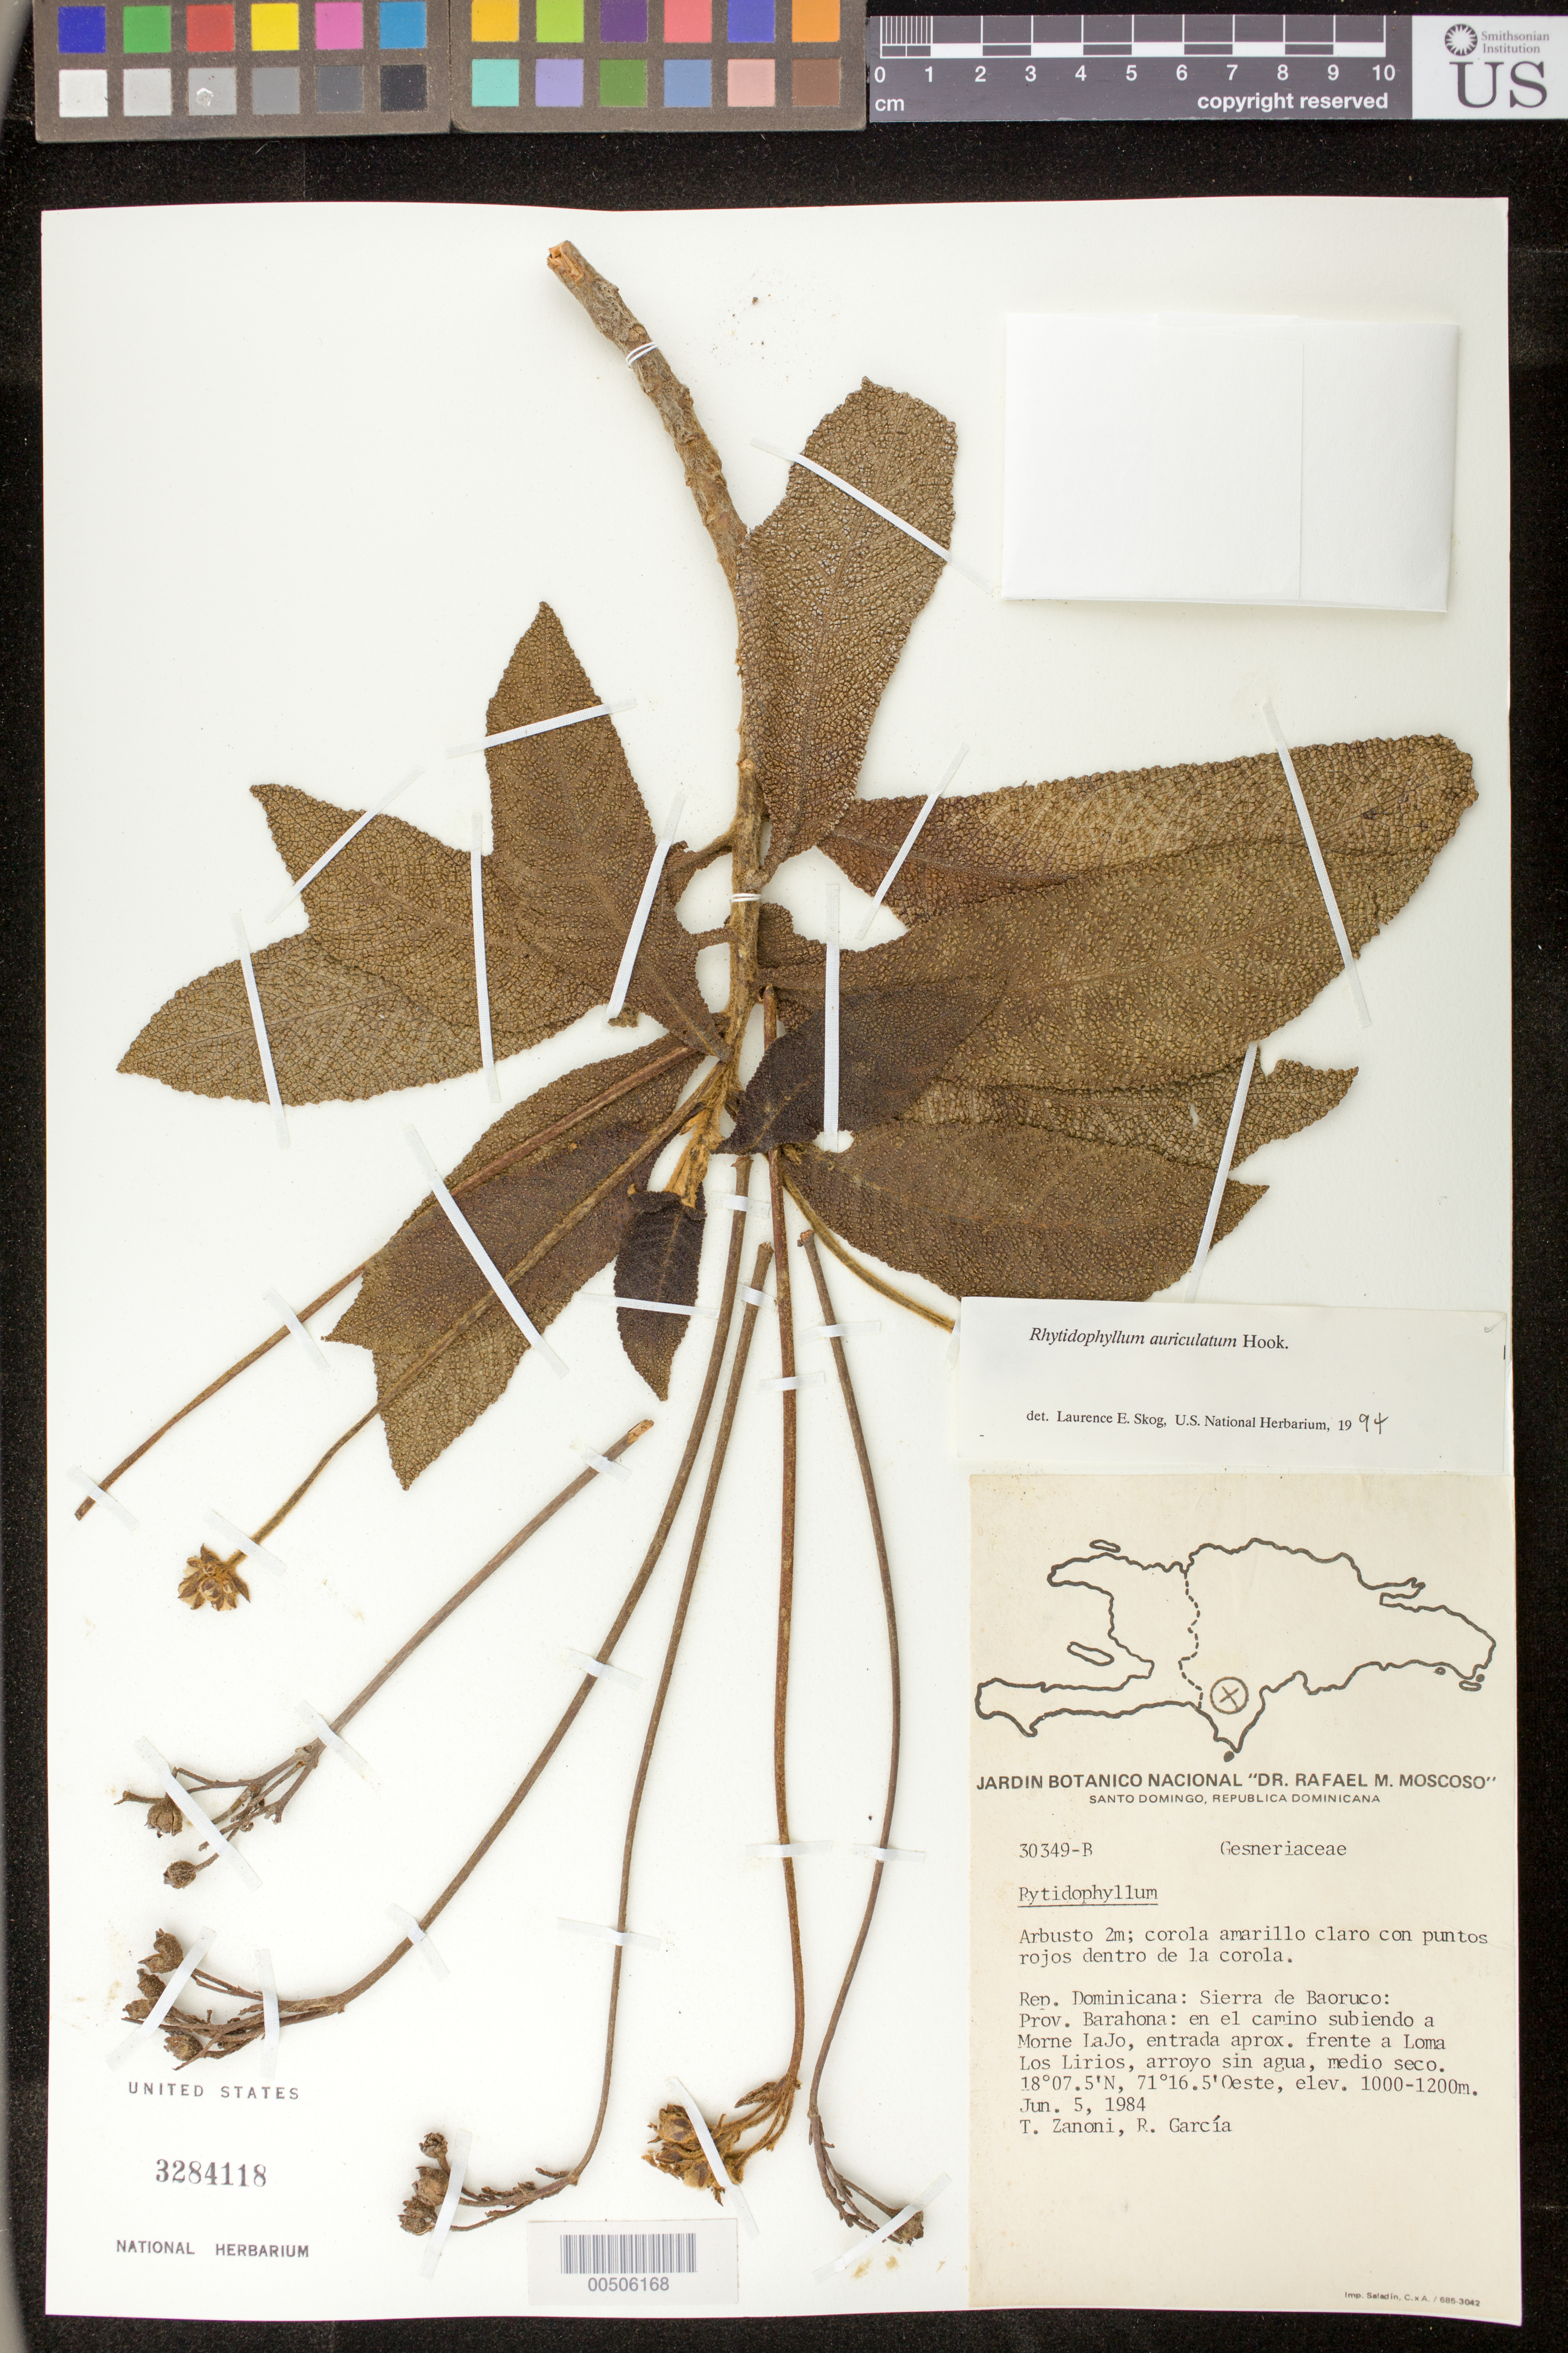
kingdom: Plantae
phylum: Tracheophyta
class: Magnoliopsida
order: Lamiales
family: Gesneriaceae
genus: Rhytidophyllum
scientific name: Rhytidophyllum auriculatum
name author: Hook.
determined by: Xu, Z. R.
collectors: T. A. Zanoni & R. García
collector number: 30349 -B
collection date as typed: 05 Jun 1984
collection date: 1984-06-05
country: Dominican Republic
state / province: Barahona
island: Hispaniola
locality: Sierra de Baoruco: en el camino subiendo a Morne LaJo, entrada aprox. frente a Loma Los Lirios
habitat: Arroyo sin agua, medio seco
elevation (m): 1000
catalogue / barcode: US 3284118